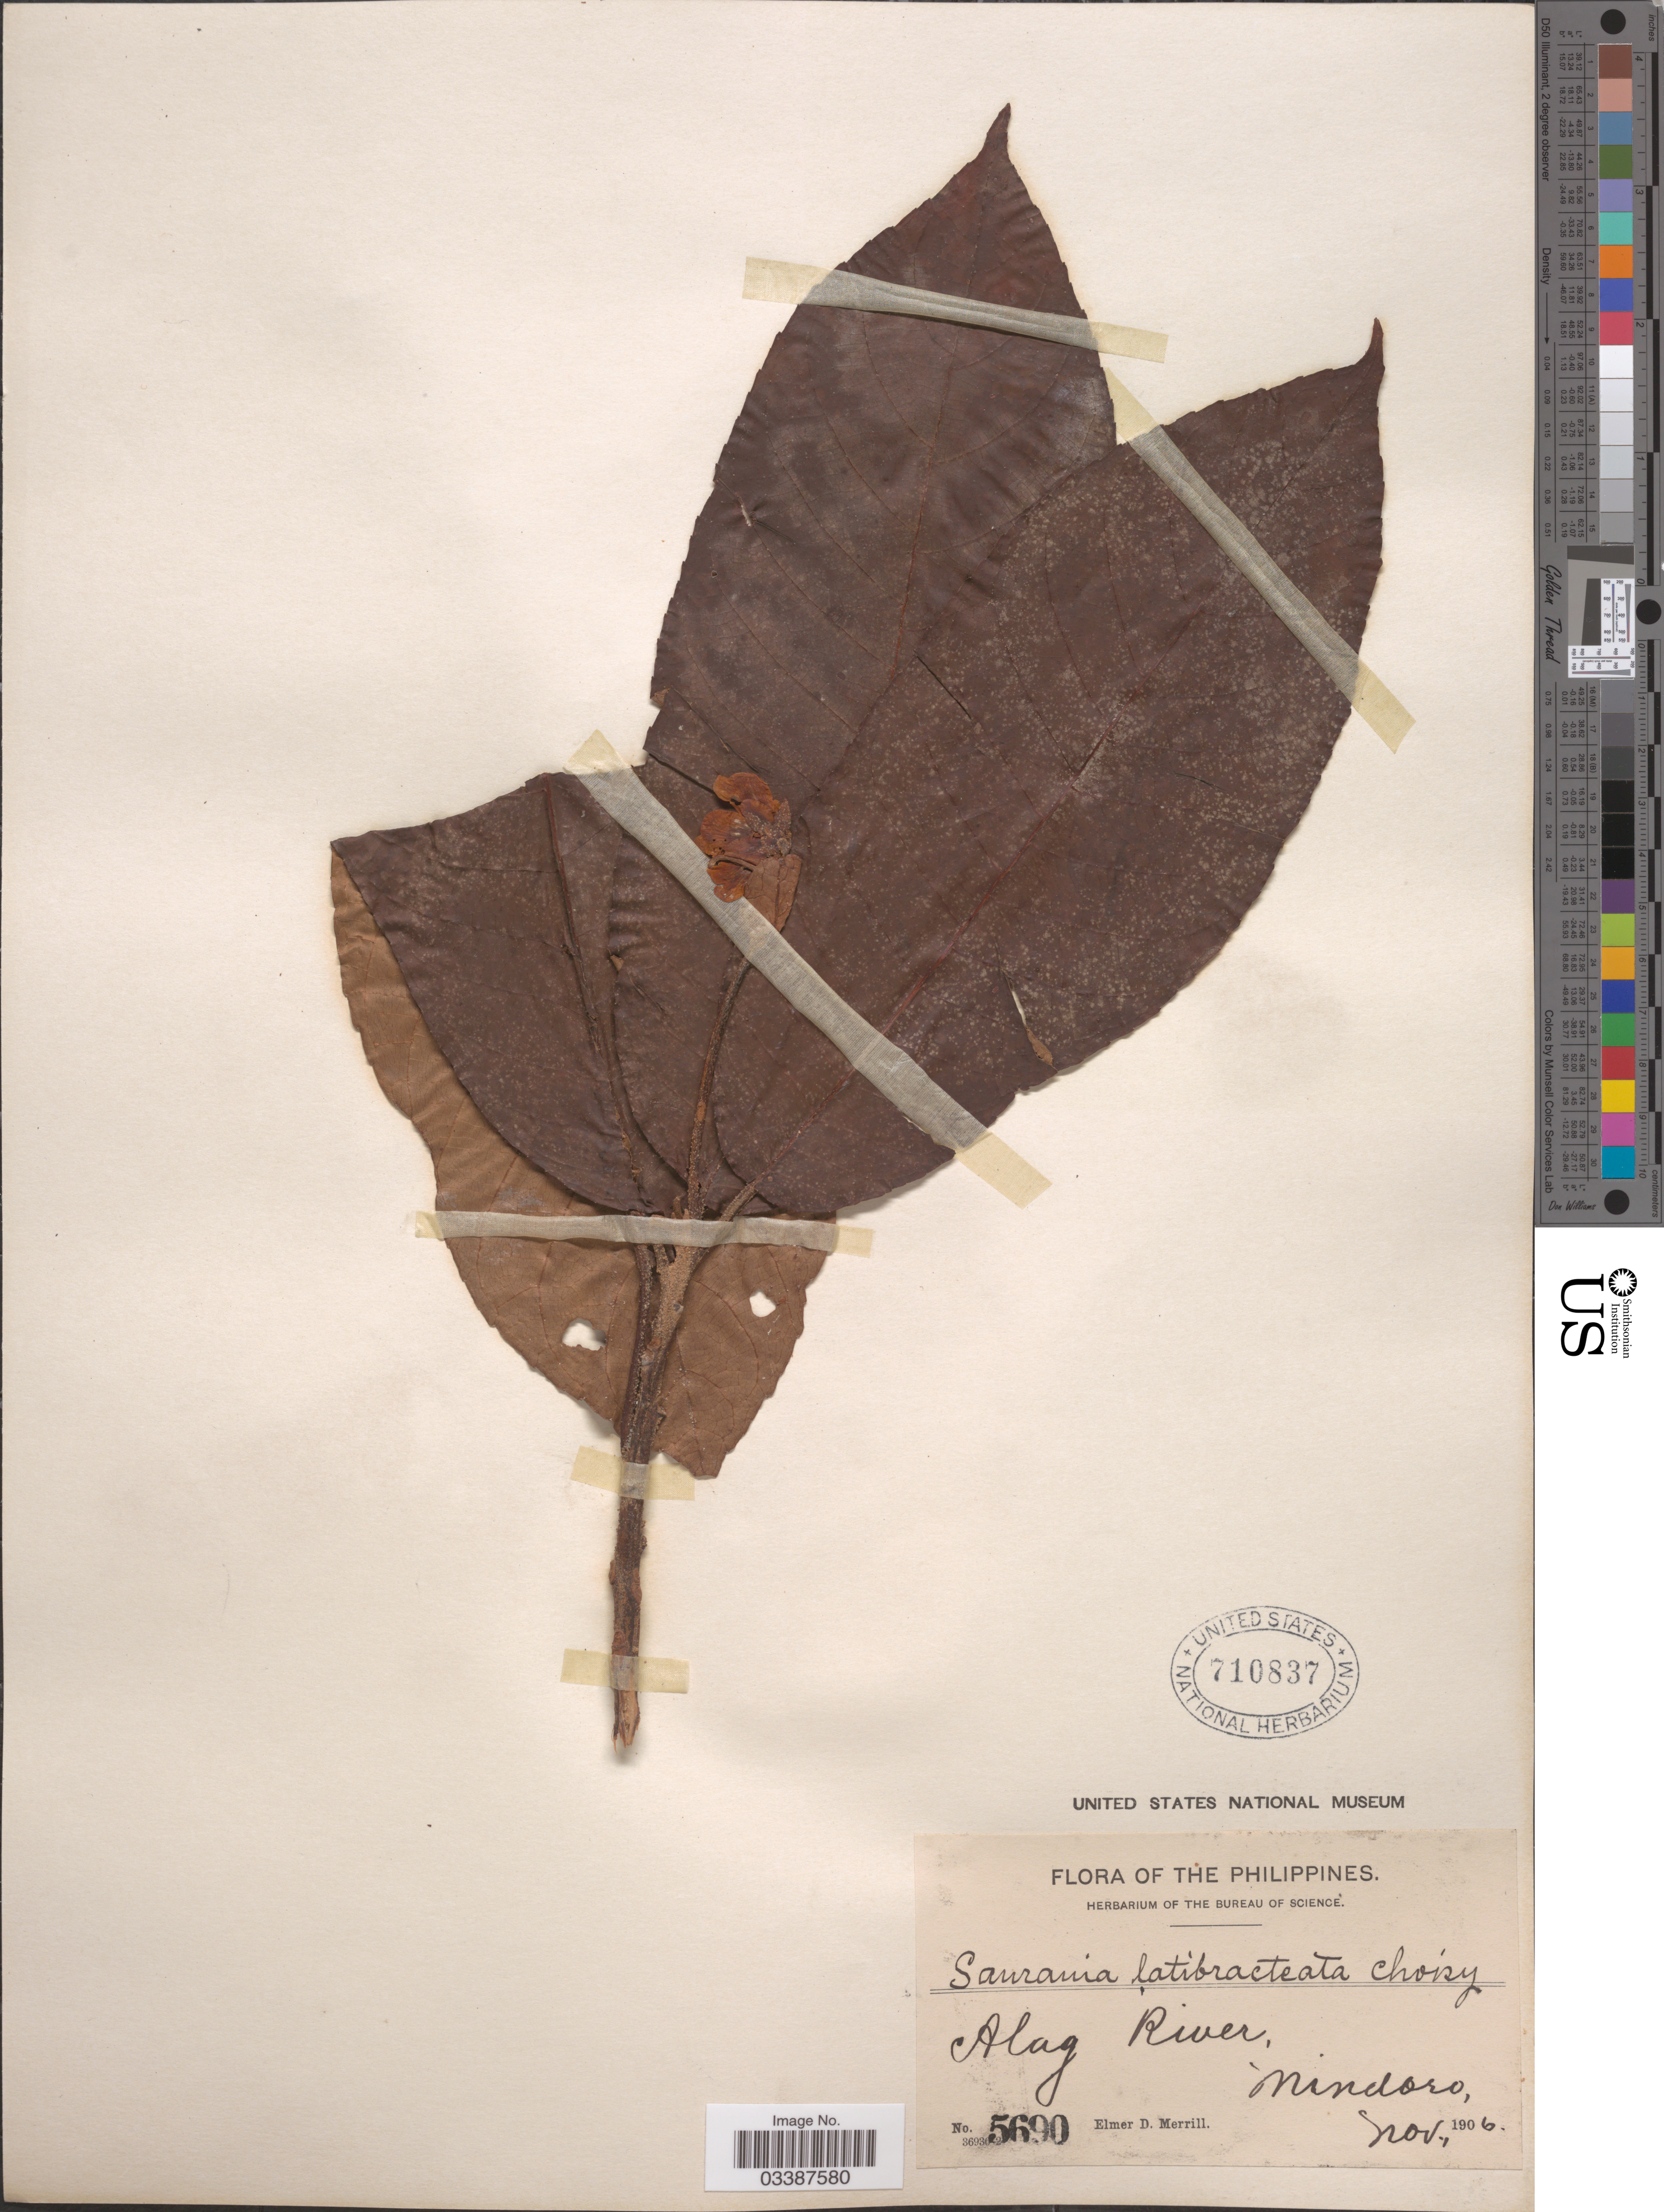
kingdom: Plantae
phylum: Tracheophyta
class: Magnoliopsida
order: Ericales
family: Actinidiaceae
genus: Saurauia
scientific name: Saurauia latibracteata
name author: Choisy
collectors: E. D. Merrill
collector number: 5690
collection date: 1906-11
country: Philippines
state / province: Mimaropa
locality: Alag River, Mindoro.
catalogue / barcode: US 710837